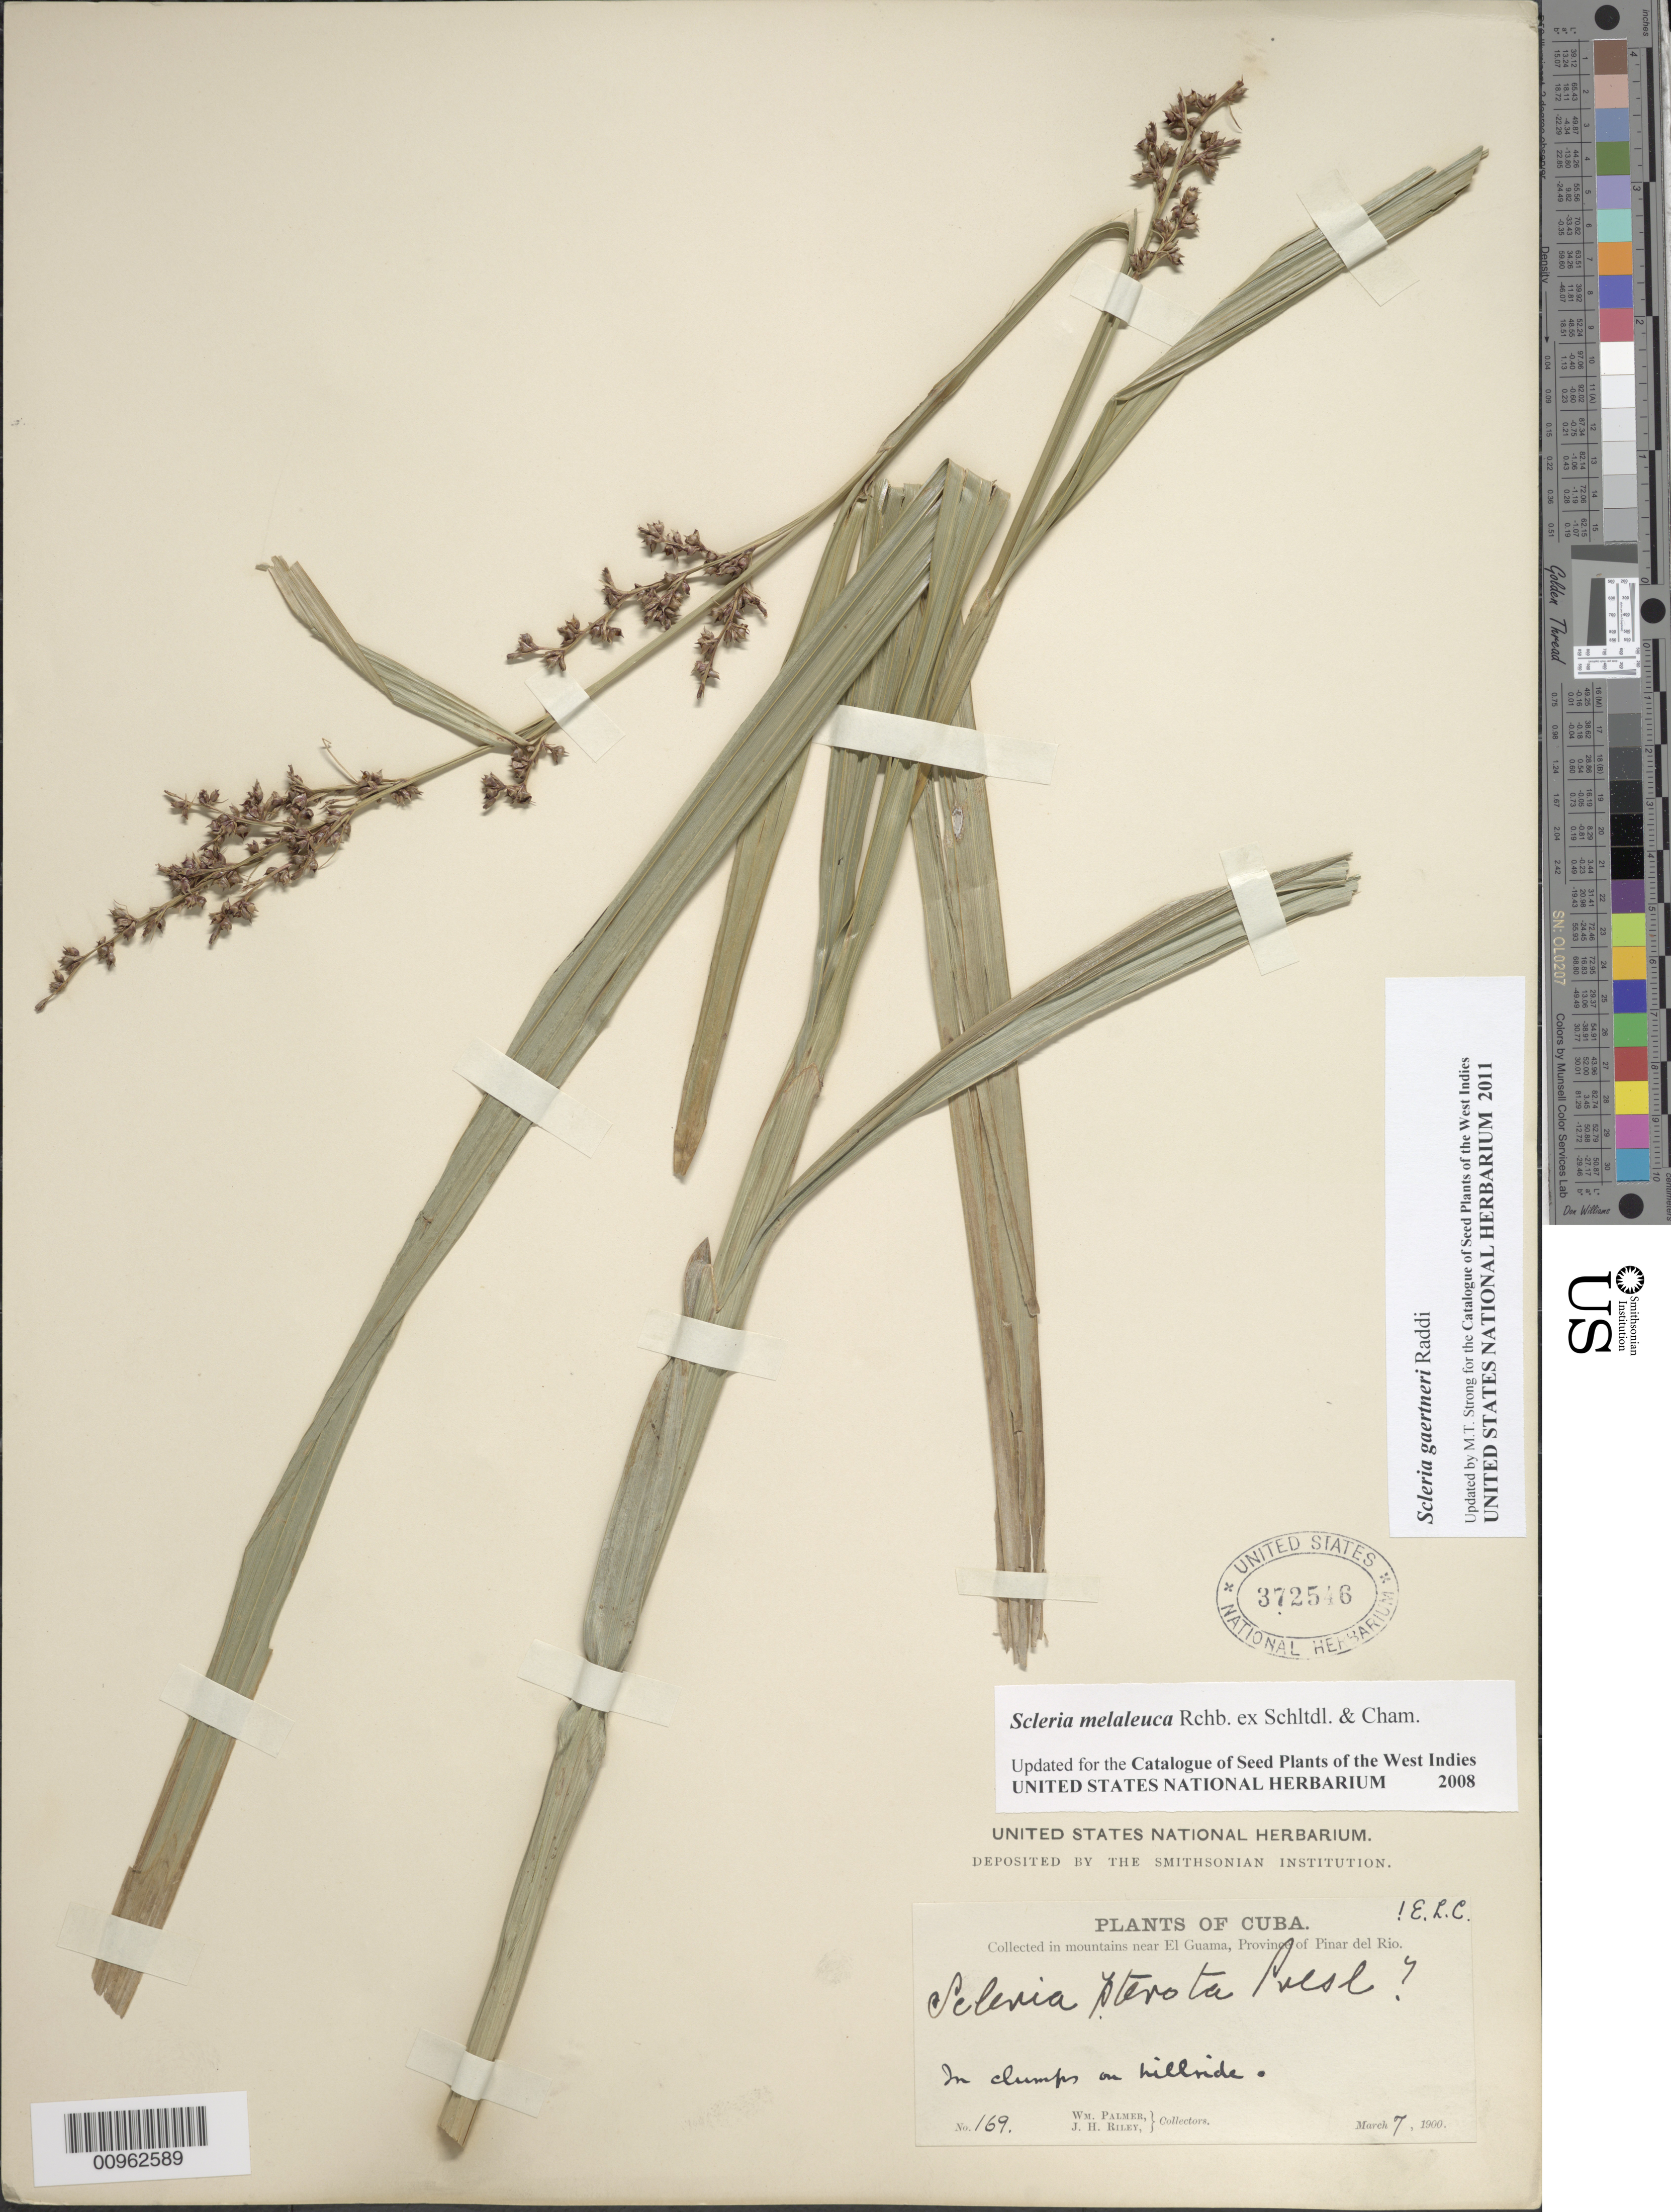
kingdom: Plantae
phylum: Tracheophyta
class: Liliopsida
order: Poales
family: Cyperaceae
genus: Scleria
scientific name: Scleria gaertneri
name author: Raddi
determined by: Strong, M. T., (US), Smithsonian Institution - National Museum of Natural History (UNITED STATES)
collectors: W. Palmer & J. H. Riley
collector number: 169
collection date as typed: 07 Mar 1900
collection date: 1900-03-07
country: Cuba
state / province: Pinar del Rio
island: Cuba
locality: Mountains near El Guama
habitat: On hillside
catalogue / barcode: US 372546